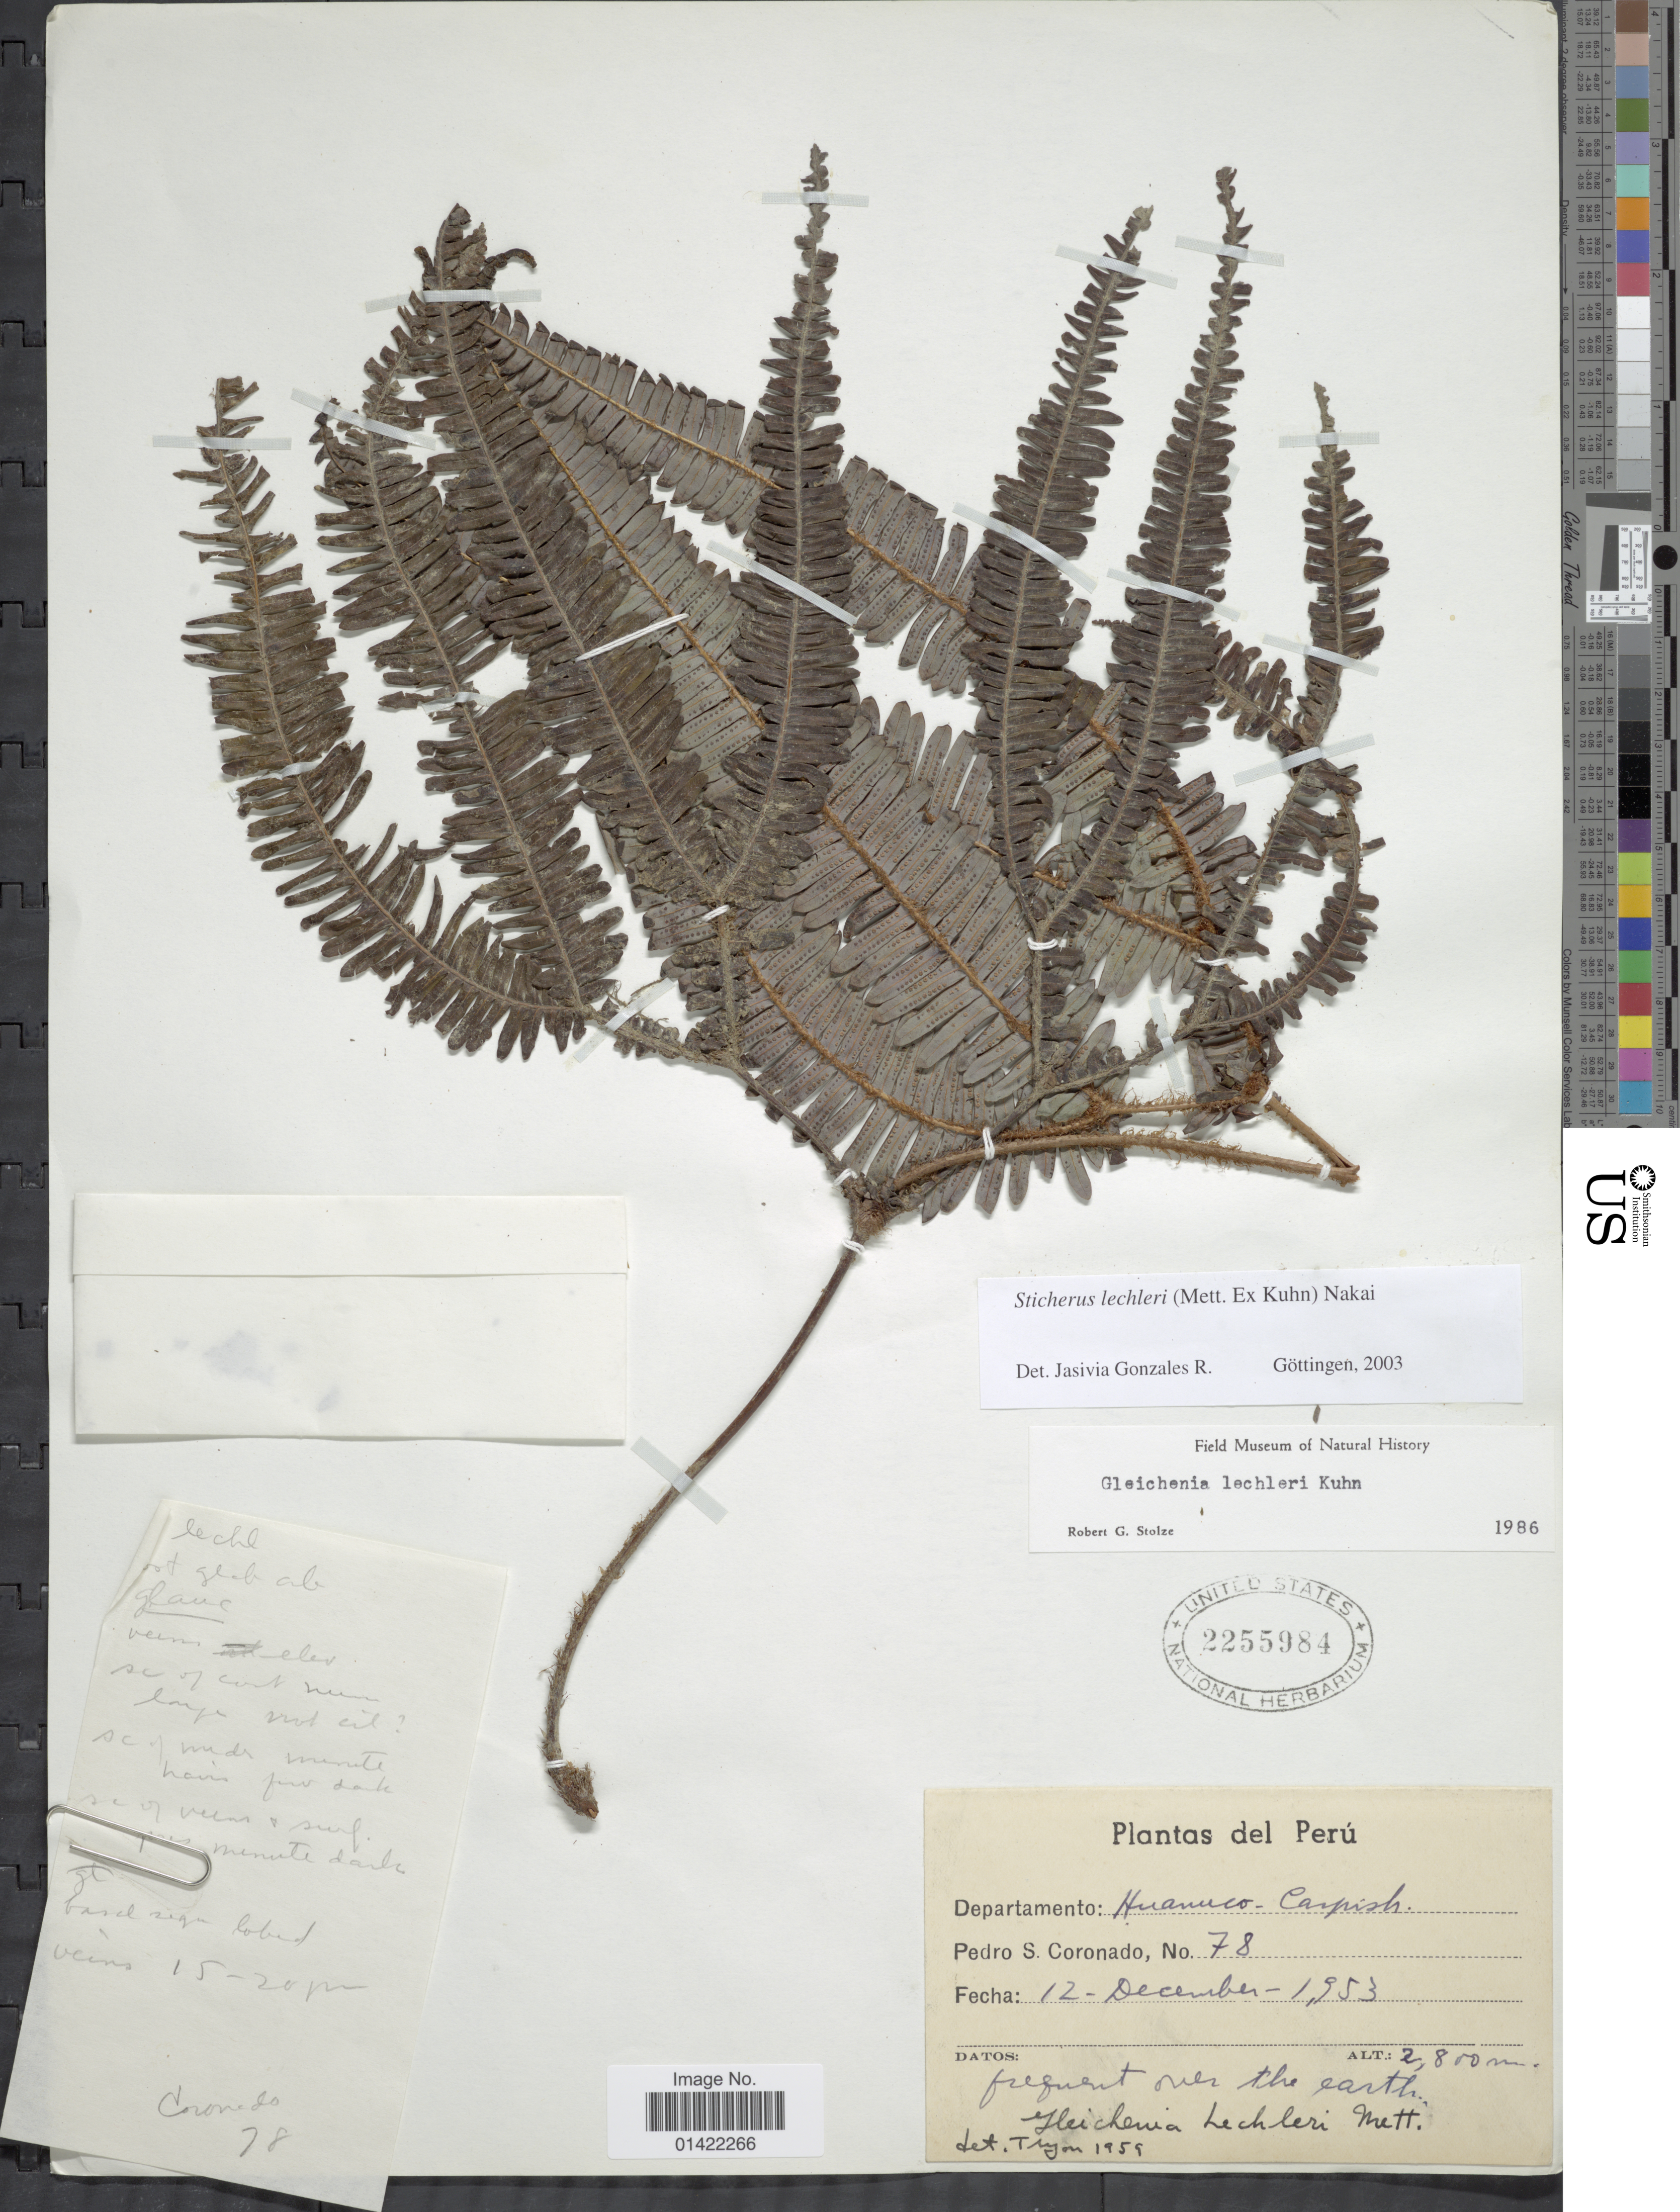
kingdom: Plantae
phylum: Tracheophyta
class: Polypodiopsida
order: Gleicheniales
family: Gleicheniaceae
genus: Sticherus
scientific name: Sticherus lechleri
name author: (Mett. ex Kuhn) Nakai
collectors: P. Coronado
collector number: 78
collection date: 1953-12-12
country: Peru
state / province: Huanuco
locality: Carpish, Departamento Huánuco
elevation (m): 2800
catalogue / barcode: US 2255984